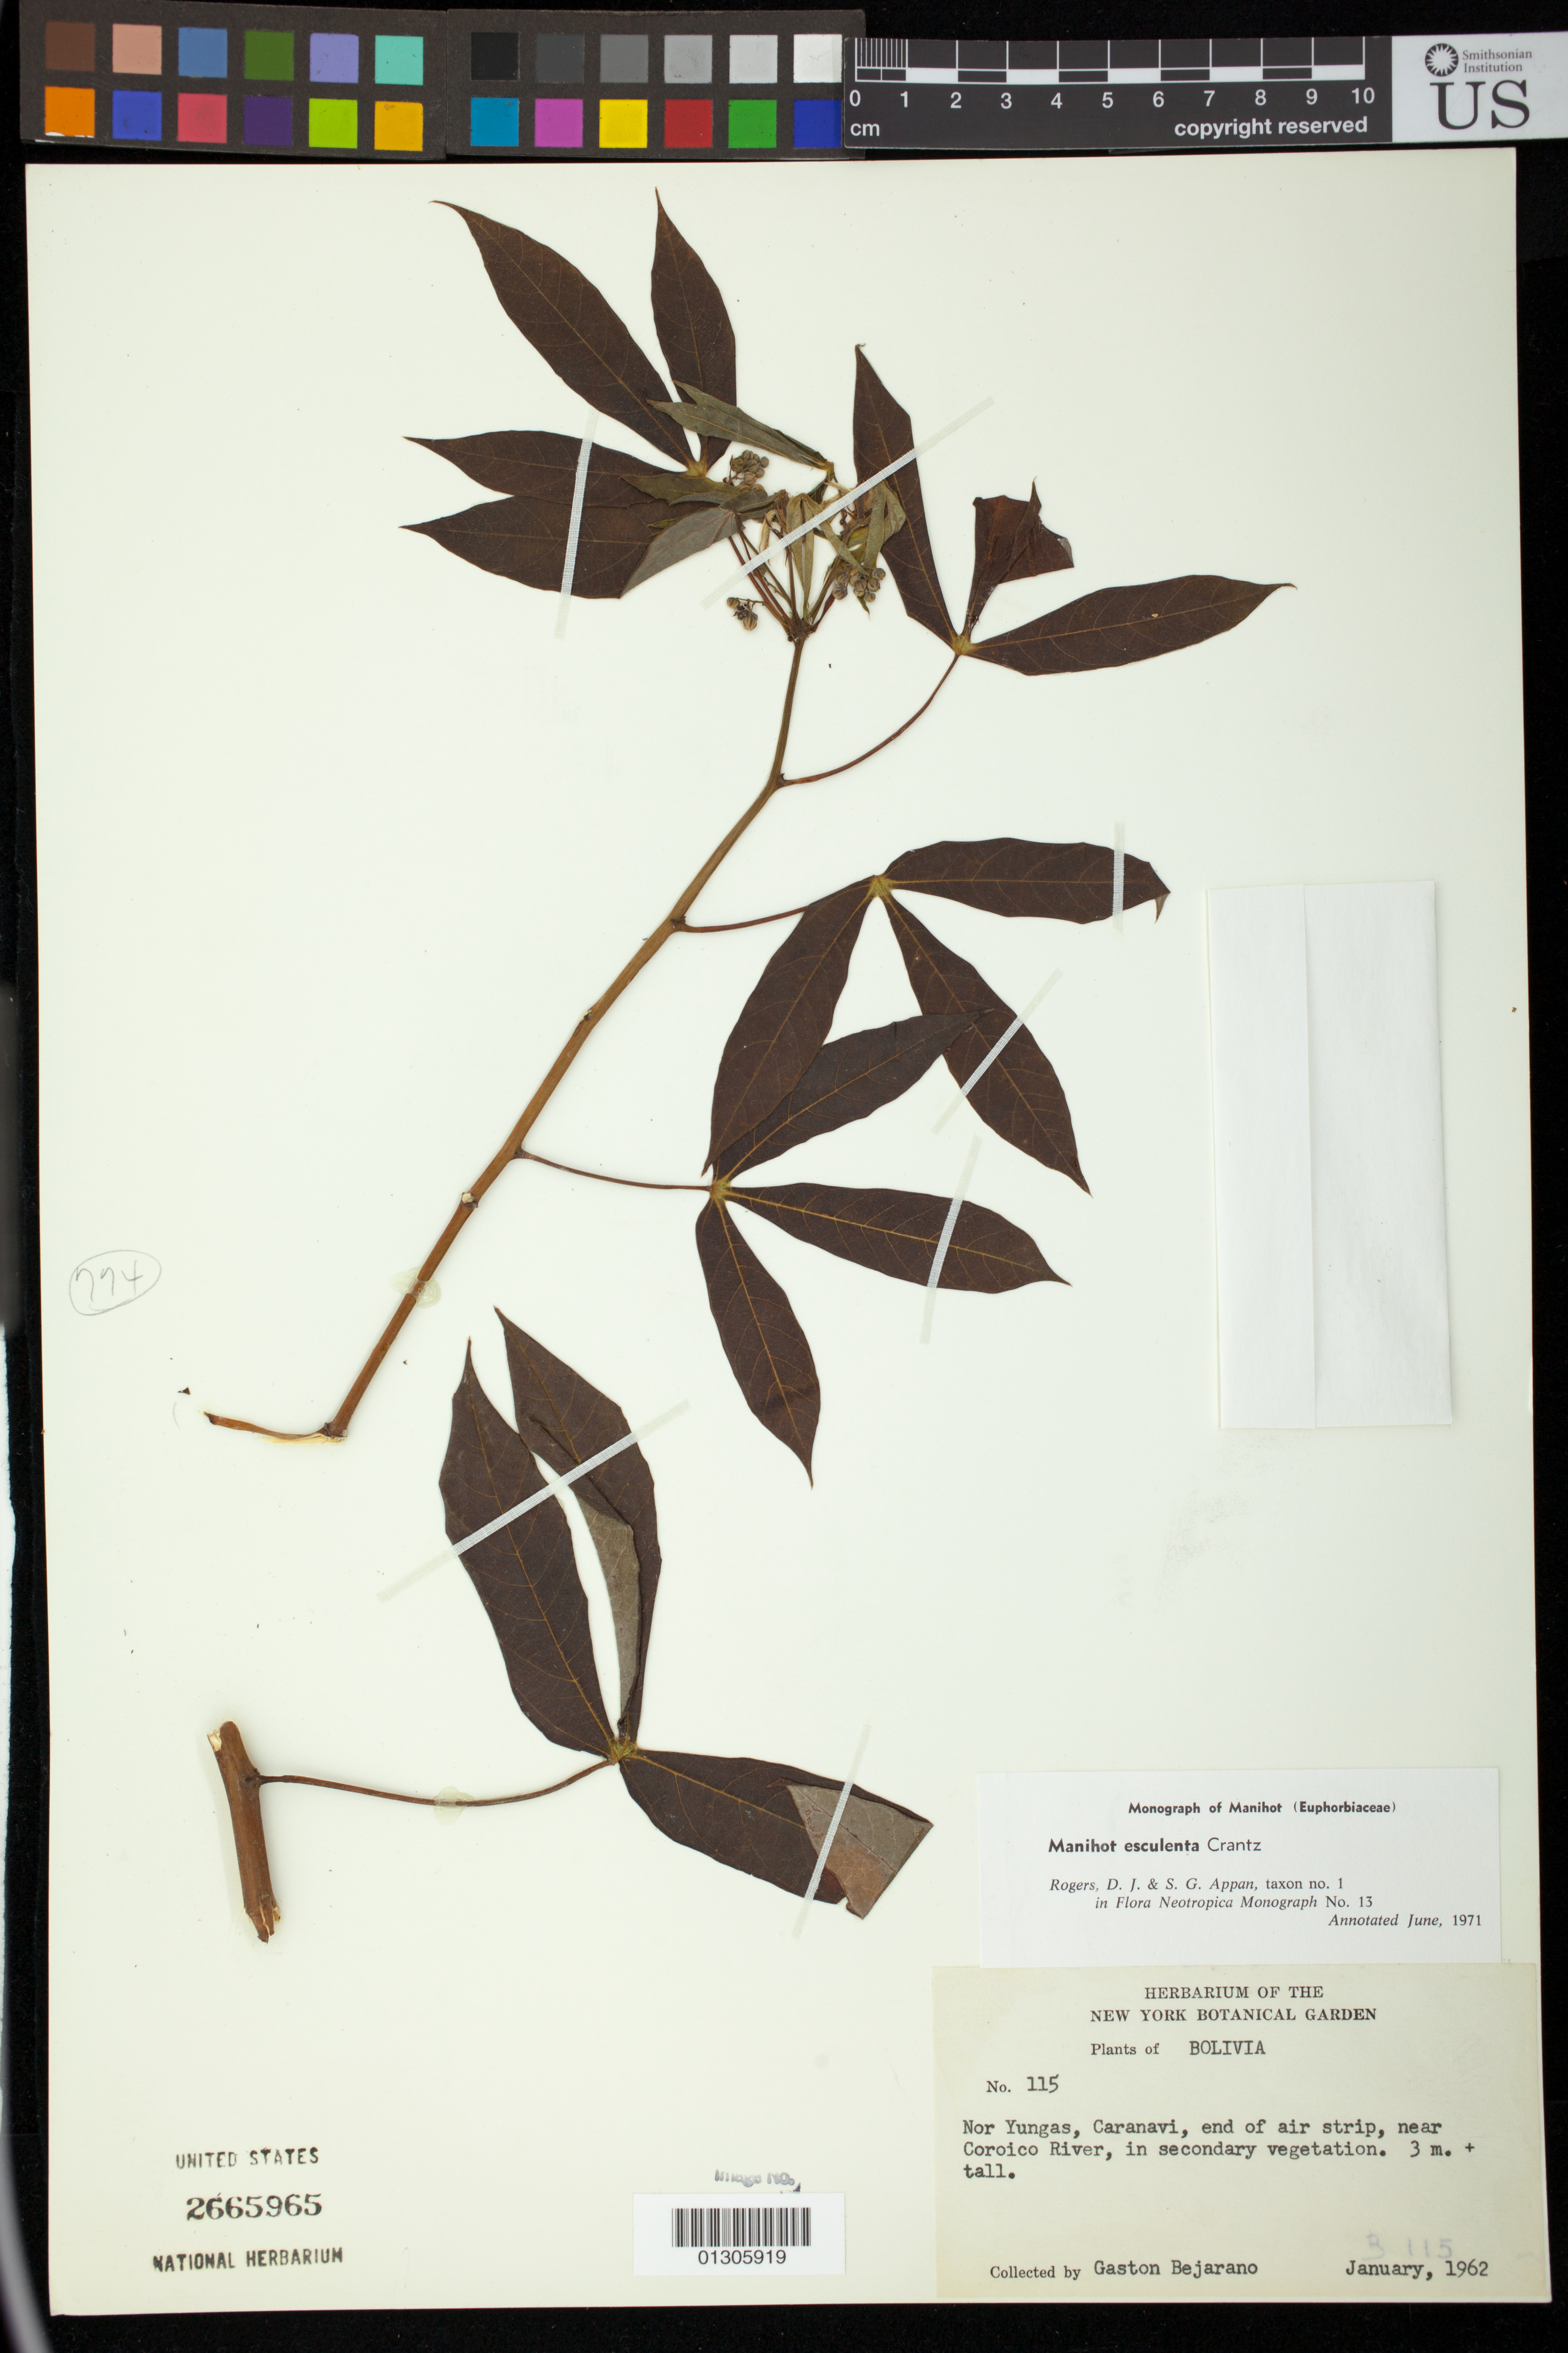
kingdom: Plantae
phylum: Tracheophyta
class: Magnoliopsida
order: Malpighiales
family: Euphorbiaceae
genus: Manihot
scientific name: Manihot esculenta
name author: Crantz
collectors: G. Bejarano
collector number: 3115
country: Bolivia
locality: Nor Yungas, Caranavi, end of air strip, near Coroico River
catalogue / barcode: US 2665965